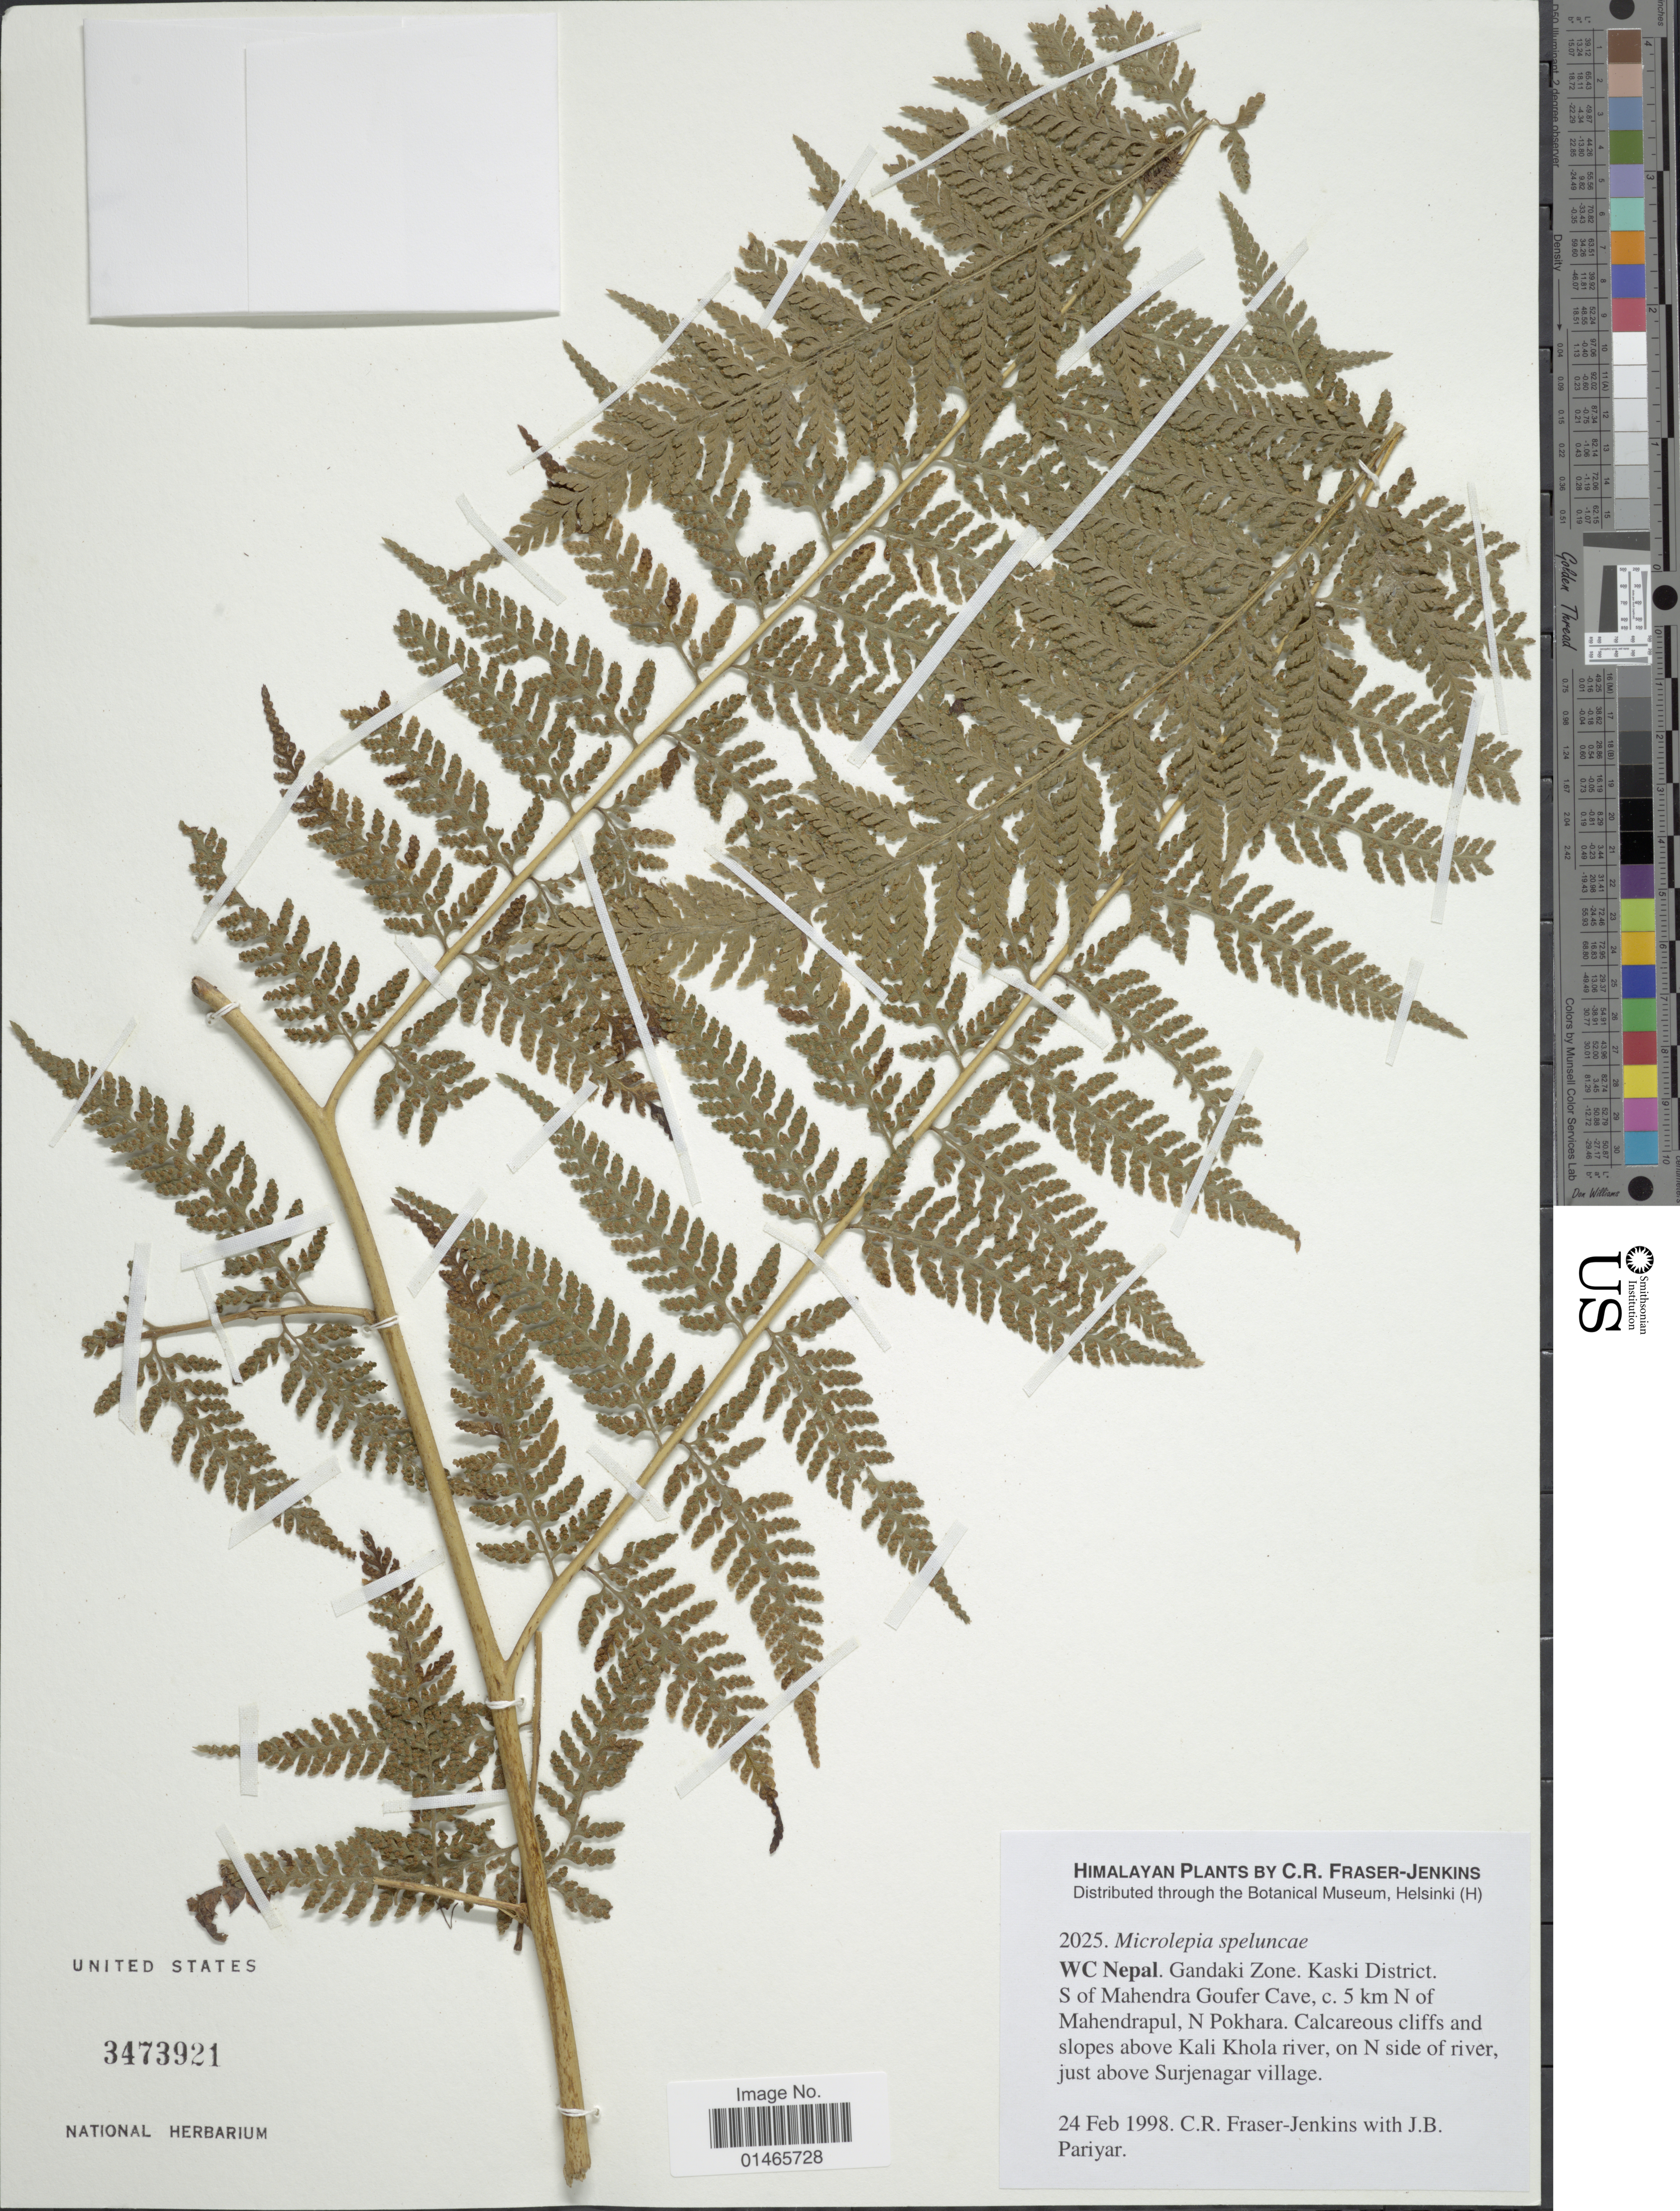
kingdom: Plantae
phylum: Tracheophyta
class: Polypodiopsida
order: Polypodiales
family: Dennstaedtiaceae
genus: Microlepia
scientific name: Microlepia speluncae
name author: (L.) T. Moore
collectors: C. R. Fraser-Jenkins & J. Pariyar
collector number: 2025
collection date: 1998-02-24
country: Nepal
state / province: Gandaki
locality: WC Nepal, Gandaki Zone, Kaski District, S of Mahendra Goufer Cave, c. 5 km N of Mahendrapul, N Pokhara, Calcareous cliffs and slopes above Kali Khola river,on N side of river just above Surjenagar village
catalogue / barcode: US 3473921